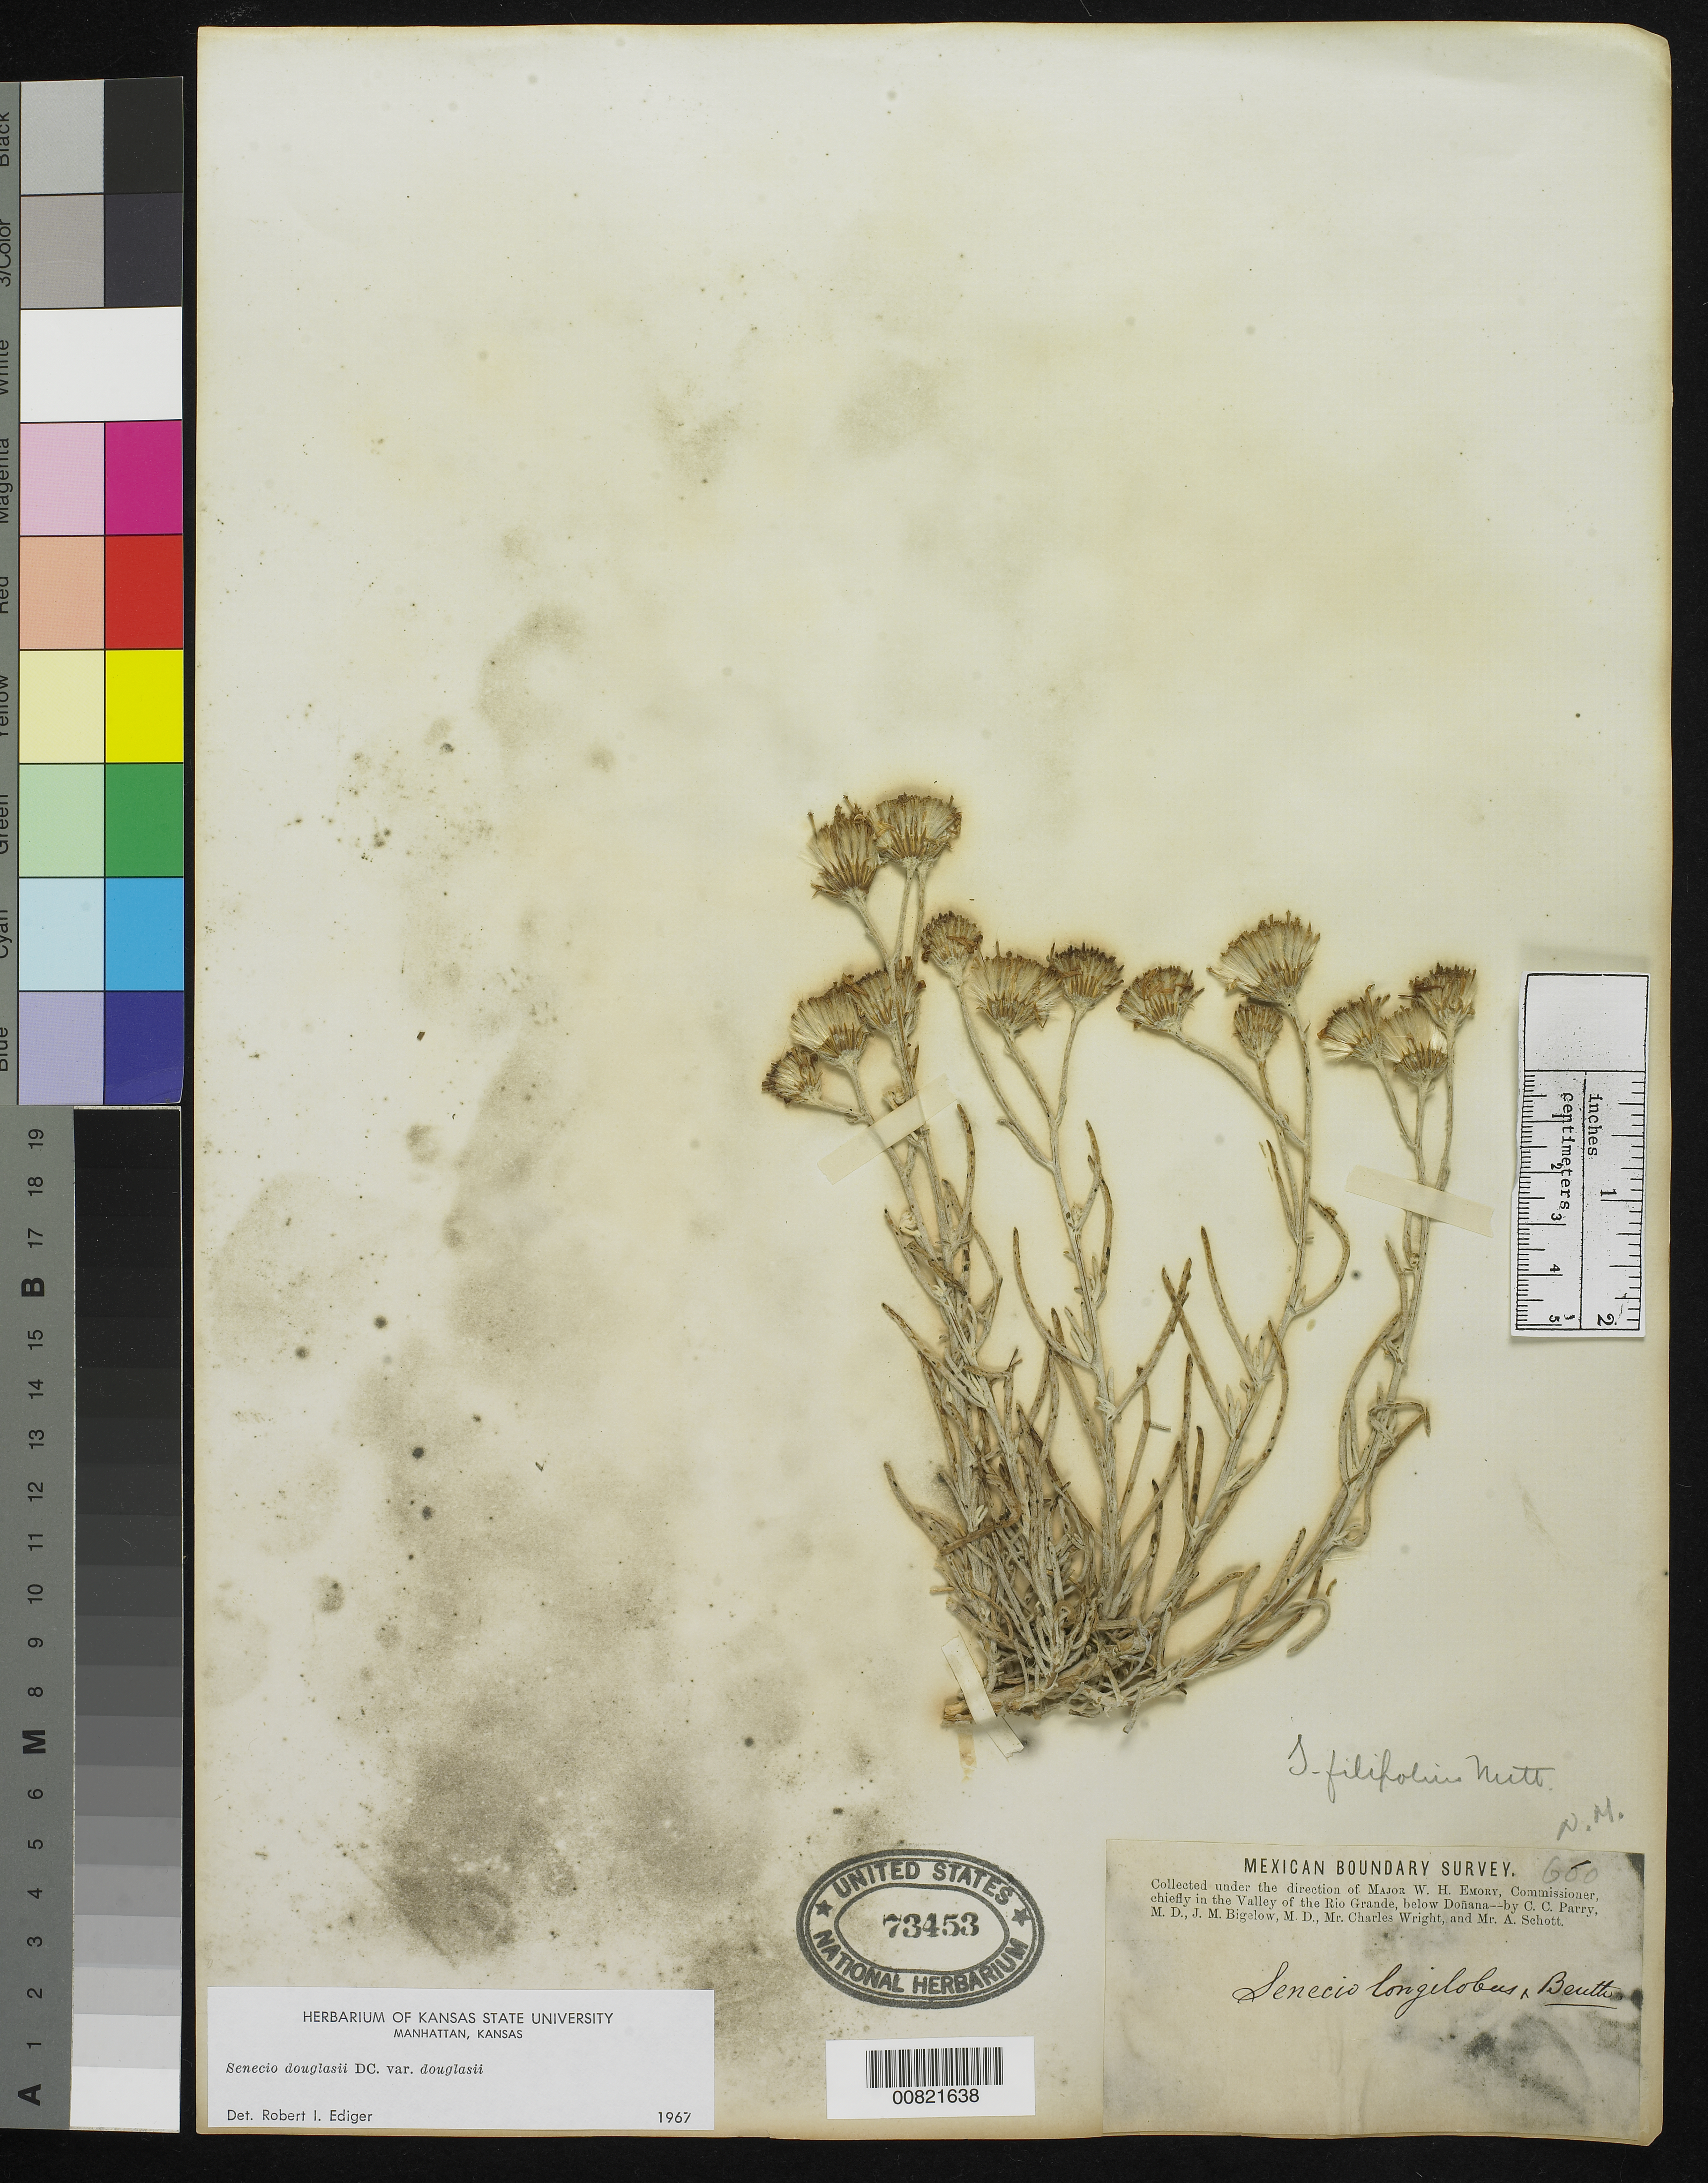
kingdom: Plantae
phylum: Tracheophyta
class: Magnoliopsida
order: Asterales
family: Asteraceae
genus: Senecio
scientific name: Senecio flaccidus var. douglasii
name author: (DC.) B.L. Turner & T.M. Barkley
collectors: C. C. Parry, J. M. Bigelow, C. Wright & A. C. V. Schott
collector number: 660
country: United States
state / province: New Mexico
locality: Valley of the Rio Grande, below Doñana, New Mexico.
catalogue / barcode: US 73453